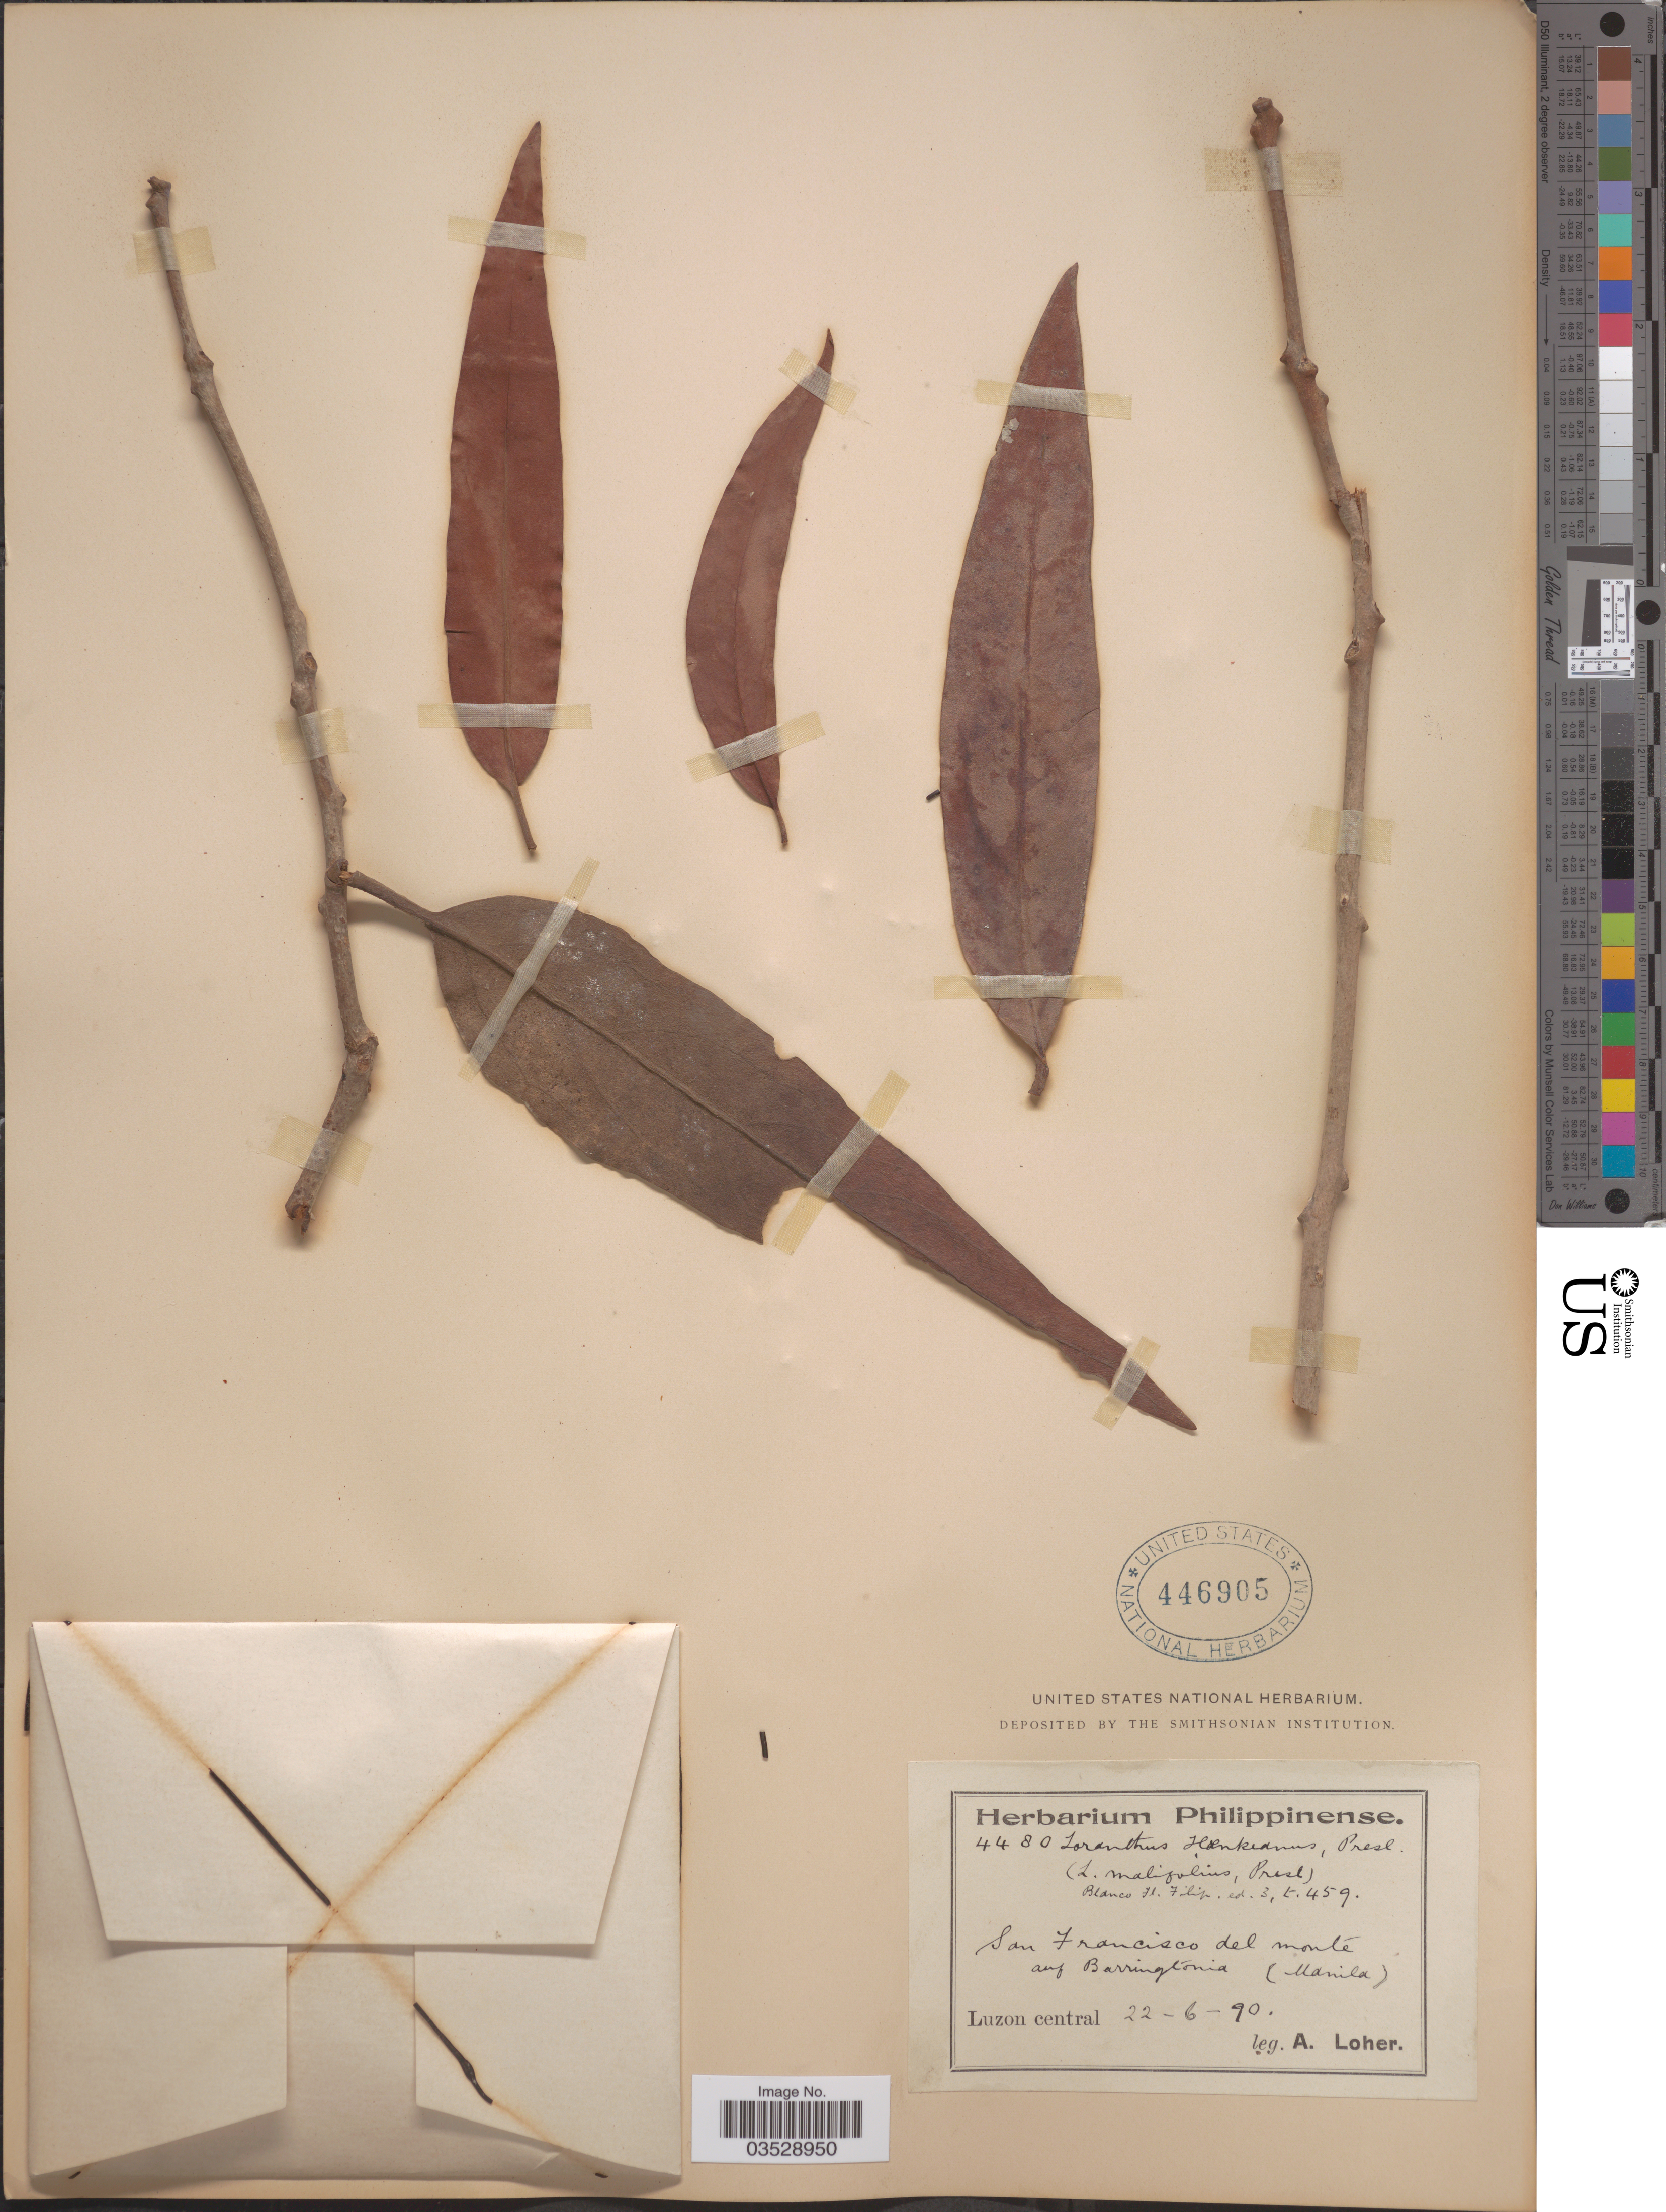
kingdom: Plantae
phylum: Tracheophyta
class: Magnoliopsida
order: Santalales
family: Loranthaceae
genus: Amyema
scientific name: Amyema haenkeana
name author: Danser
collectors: A. Loher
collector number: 4480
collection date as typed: Transcribed d/m/y: 22/6/90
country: Philippines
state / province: Central Luzon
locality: San Francisco del monte auf Barrengtonia (Manila).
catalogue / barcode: US 446905